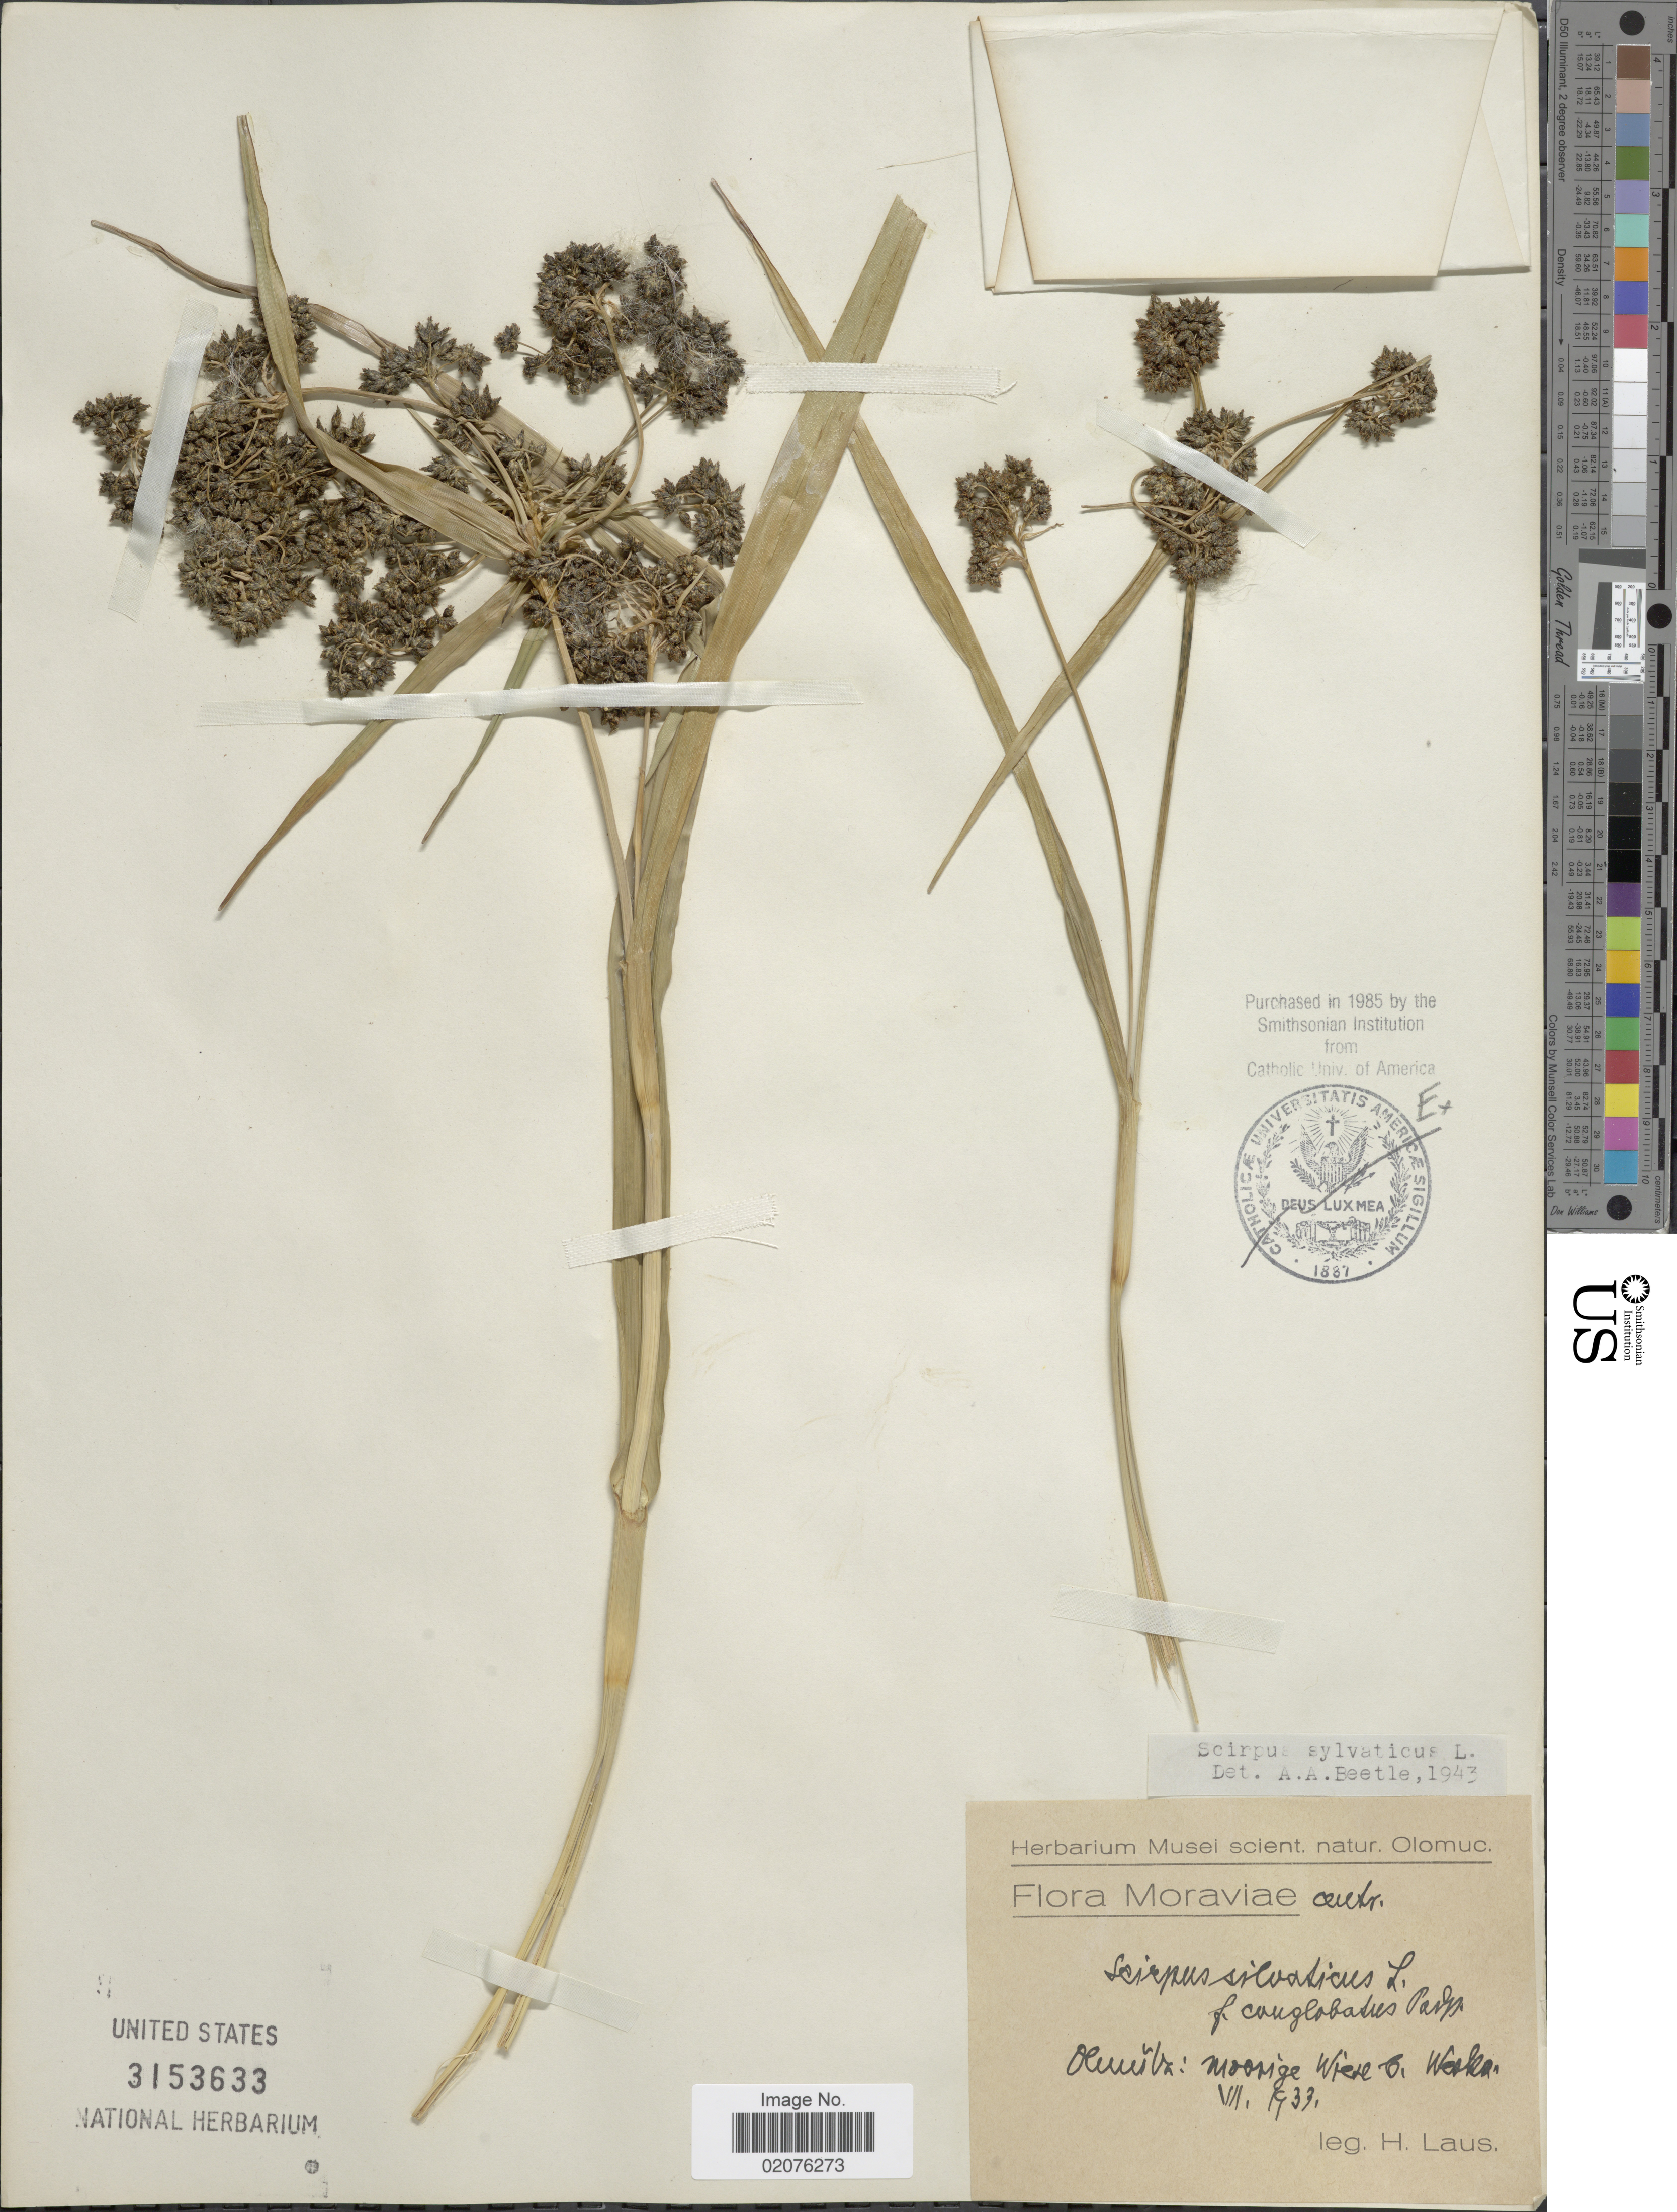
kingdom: Plantae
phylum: Tracheophyta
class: Liliopsida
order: Poales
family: Cyperaceae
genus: Scirpus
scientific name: Scirpus sylvaticus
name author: L.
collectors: H. Laus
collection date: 1933-07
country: Czechia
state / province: Olomouc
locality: Moraviae austr. Olmutz: moosige Wise b. Walker [interpreted]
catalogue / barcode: US 3153633